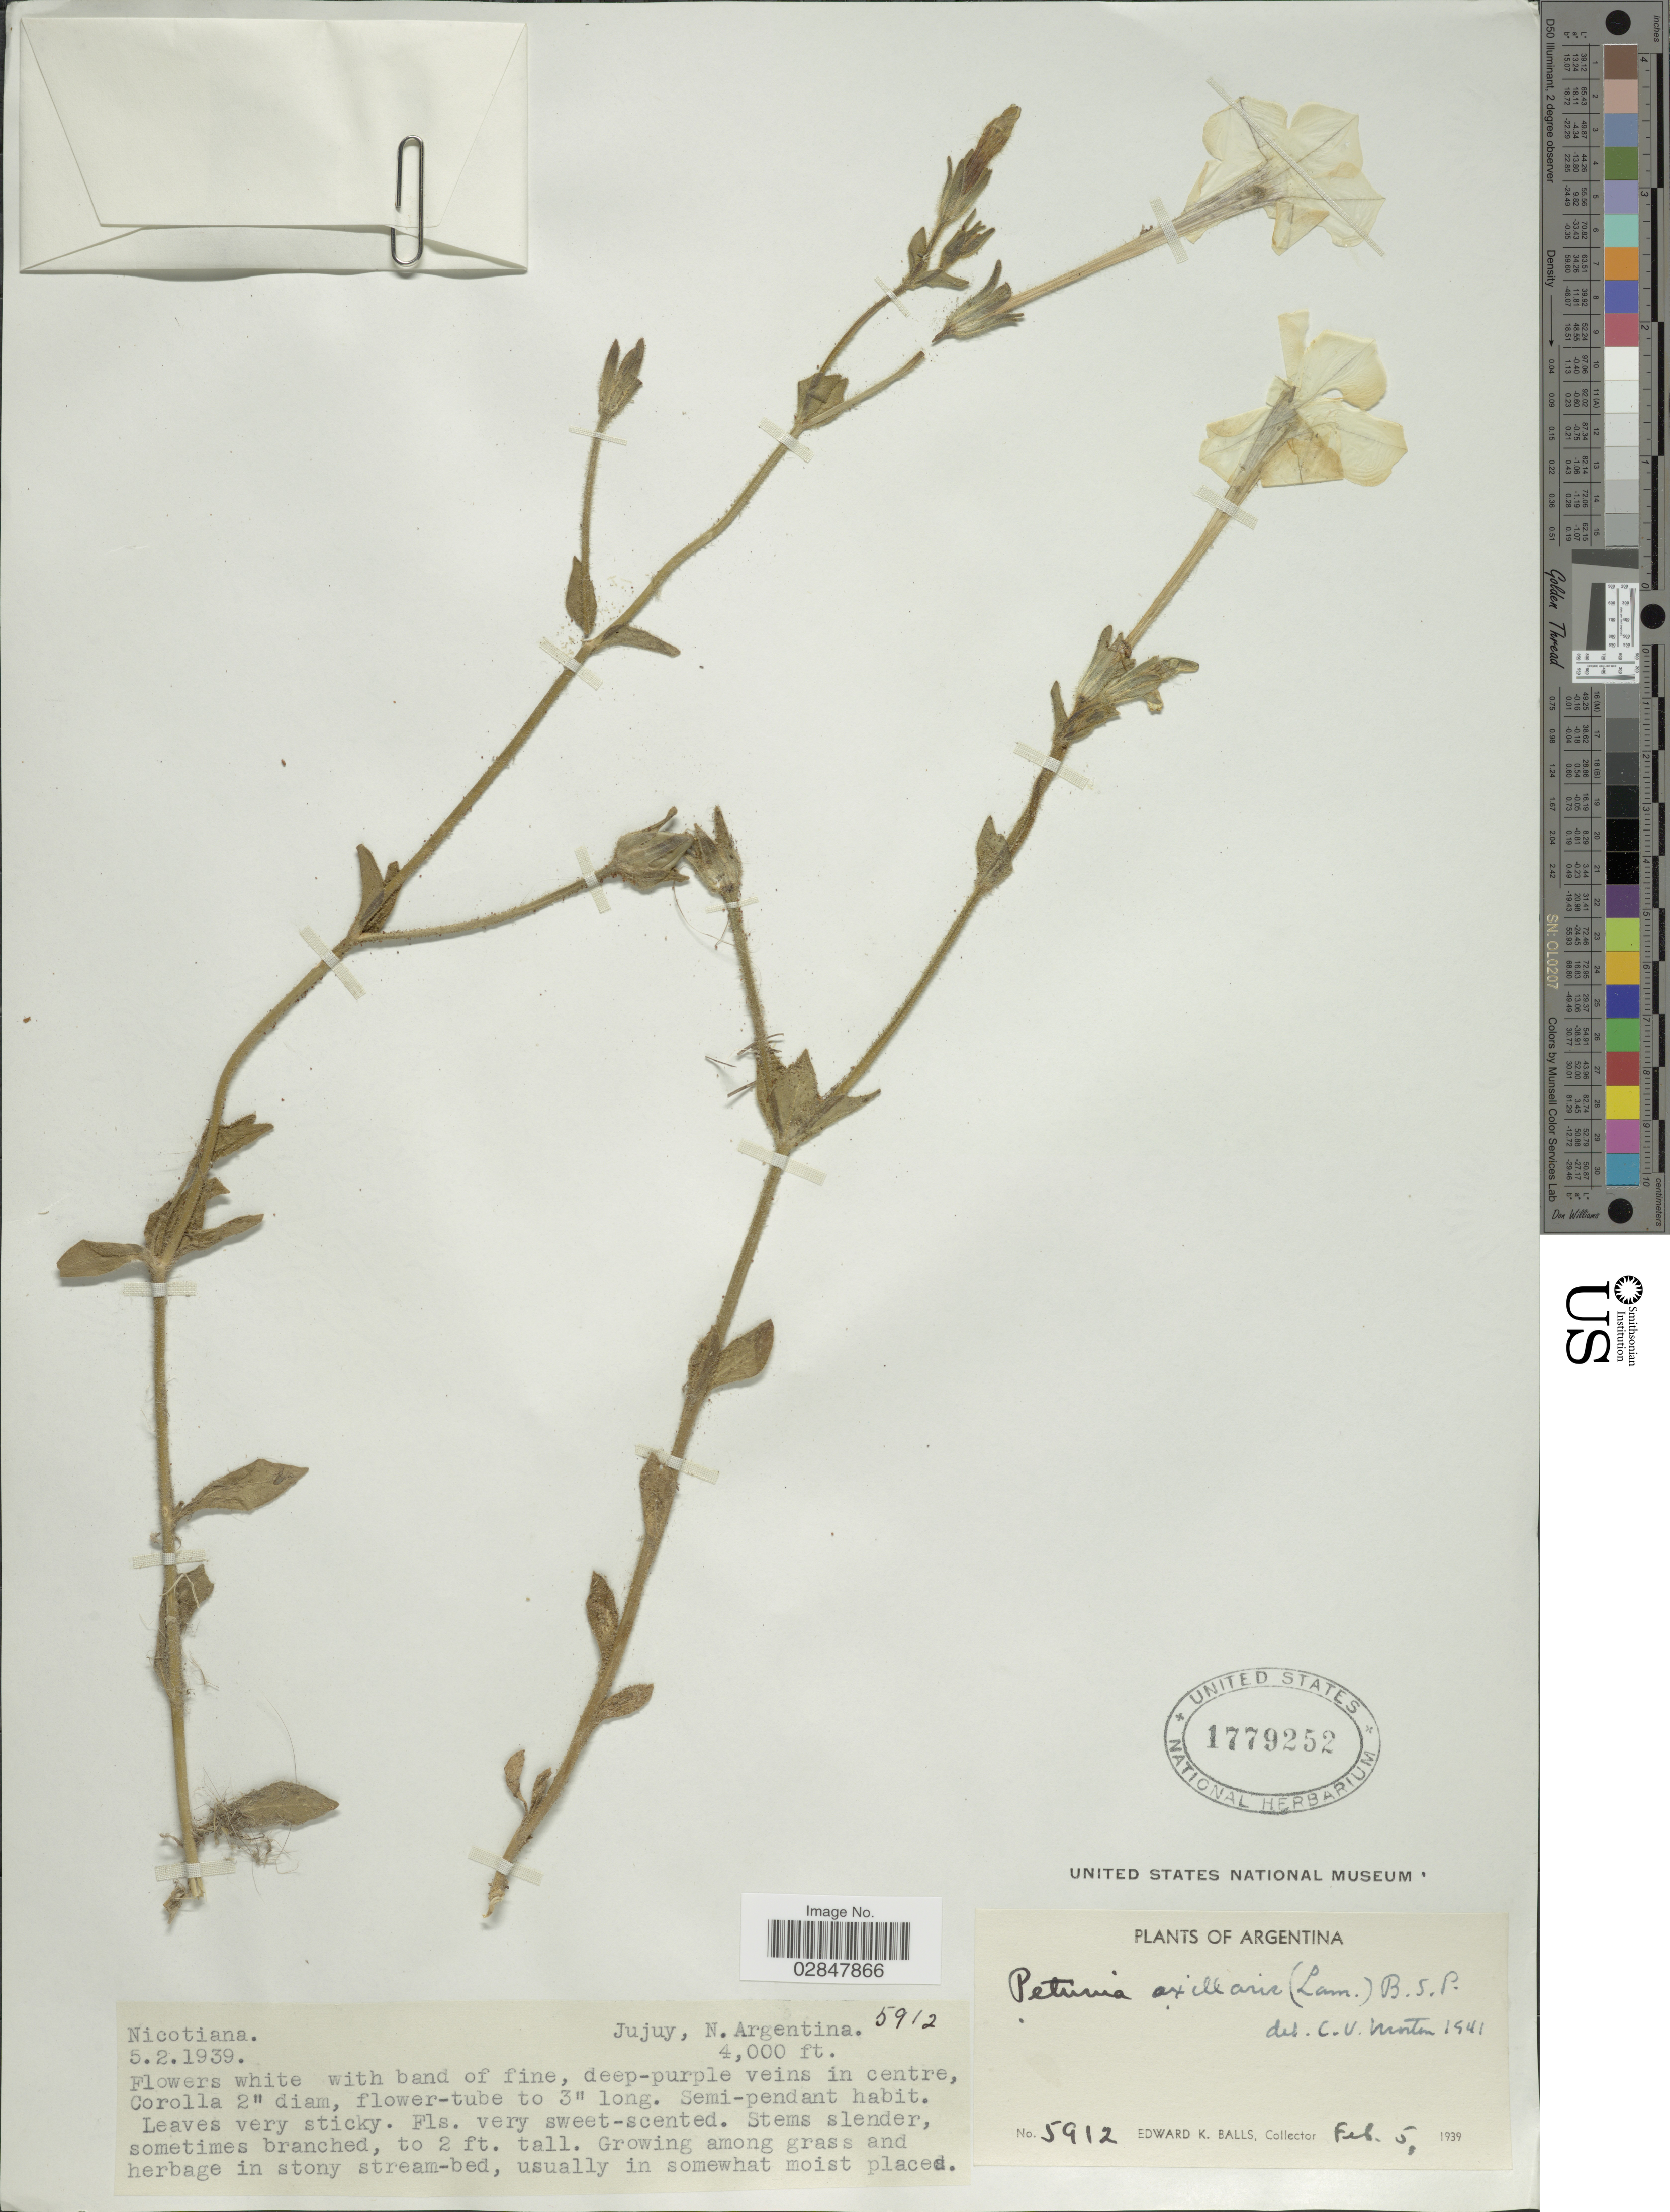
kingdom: Plantae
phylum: Tracheophyta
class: Magnoliopsida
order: Solanales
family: Solanaceae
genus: Petunia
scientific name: Petunia axillaris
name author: (Lam.) Britton, Stearns & Poggenb.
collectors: E. K. Balls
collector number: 5912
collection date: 1939-02-05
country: Argentina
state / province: Jujuy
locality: N. Argentina.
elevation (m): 1219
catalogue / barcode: US 1779252